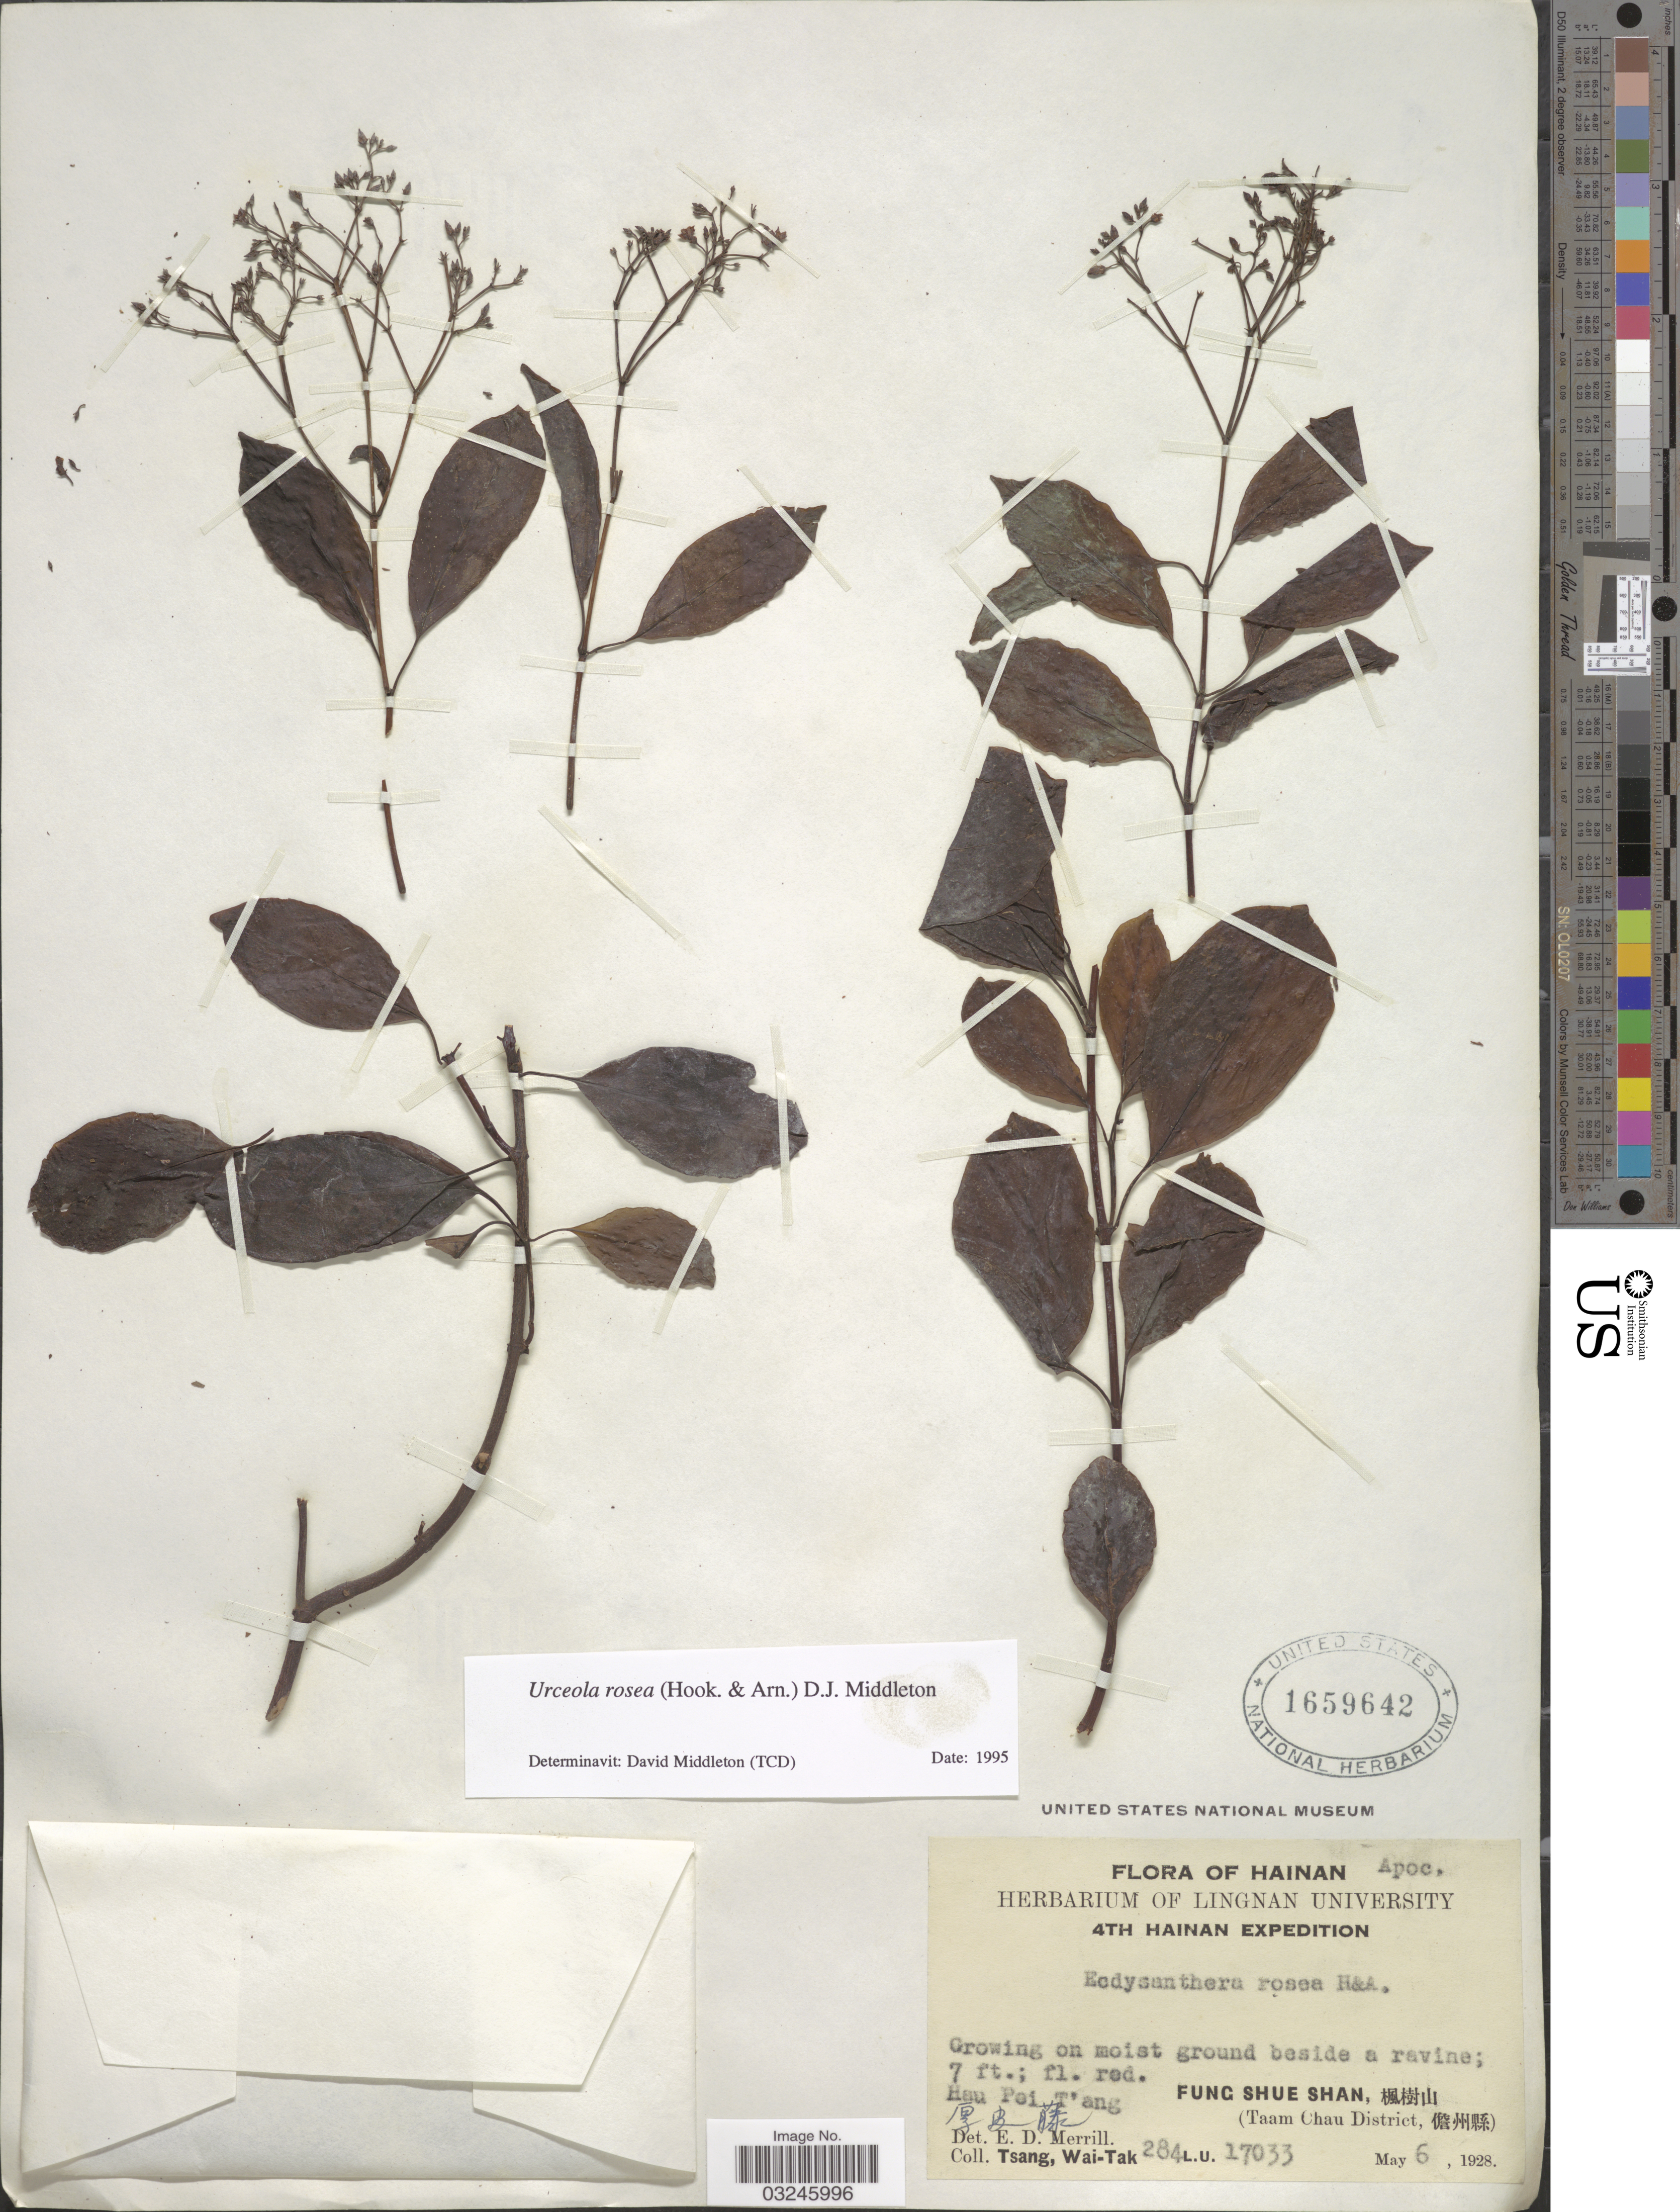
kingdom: Plantae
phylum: Tracheophyta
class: Magnoliopsida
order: Gentianales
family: Apocynaceae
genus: Urceola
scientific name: Urceola rosea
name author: Hook. & Arn.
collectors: W. T. Tsang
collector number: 284/L.U.17033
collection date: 1928-05-06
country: China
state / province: Hainan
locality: Hau Pe T'ang, Fung Shue Shan, (Taam Chau District).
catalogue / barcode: US 1659642